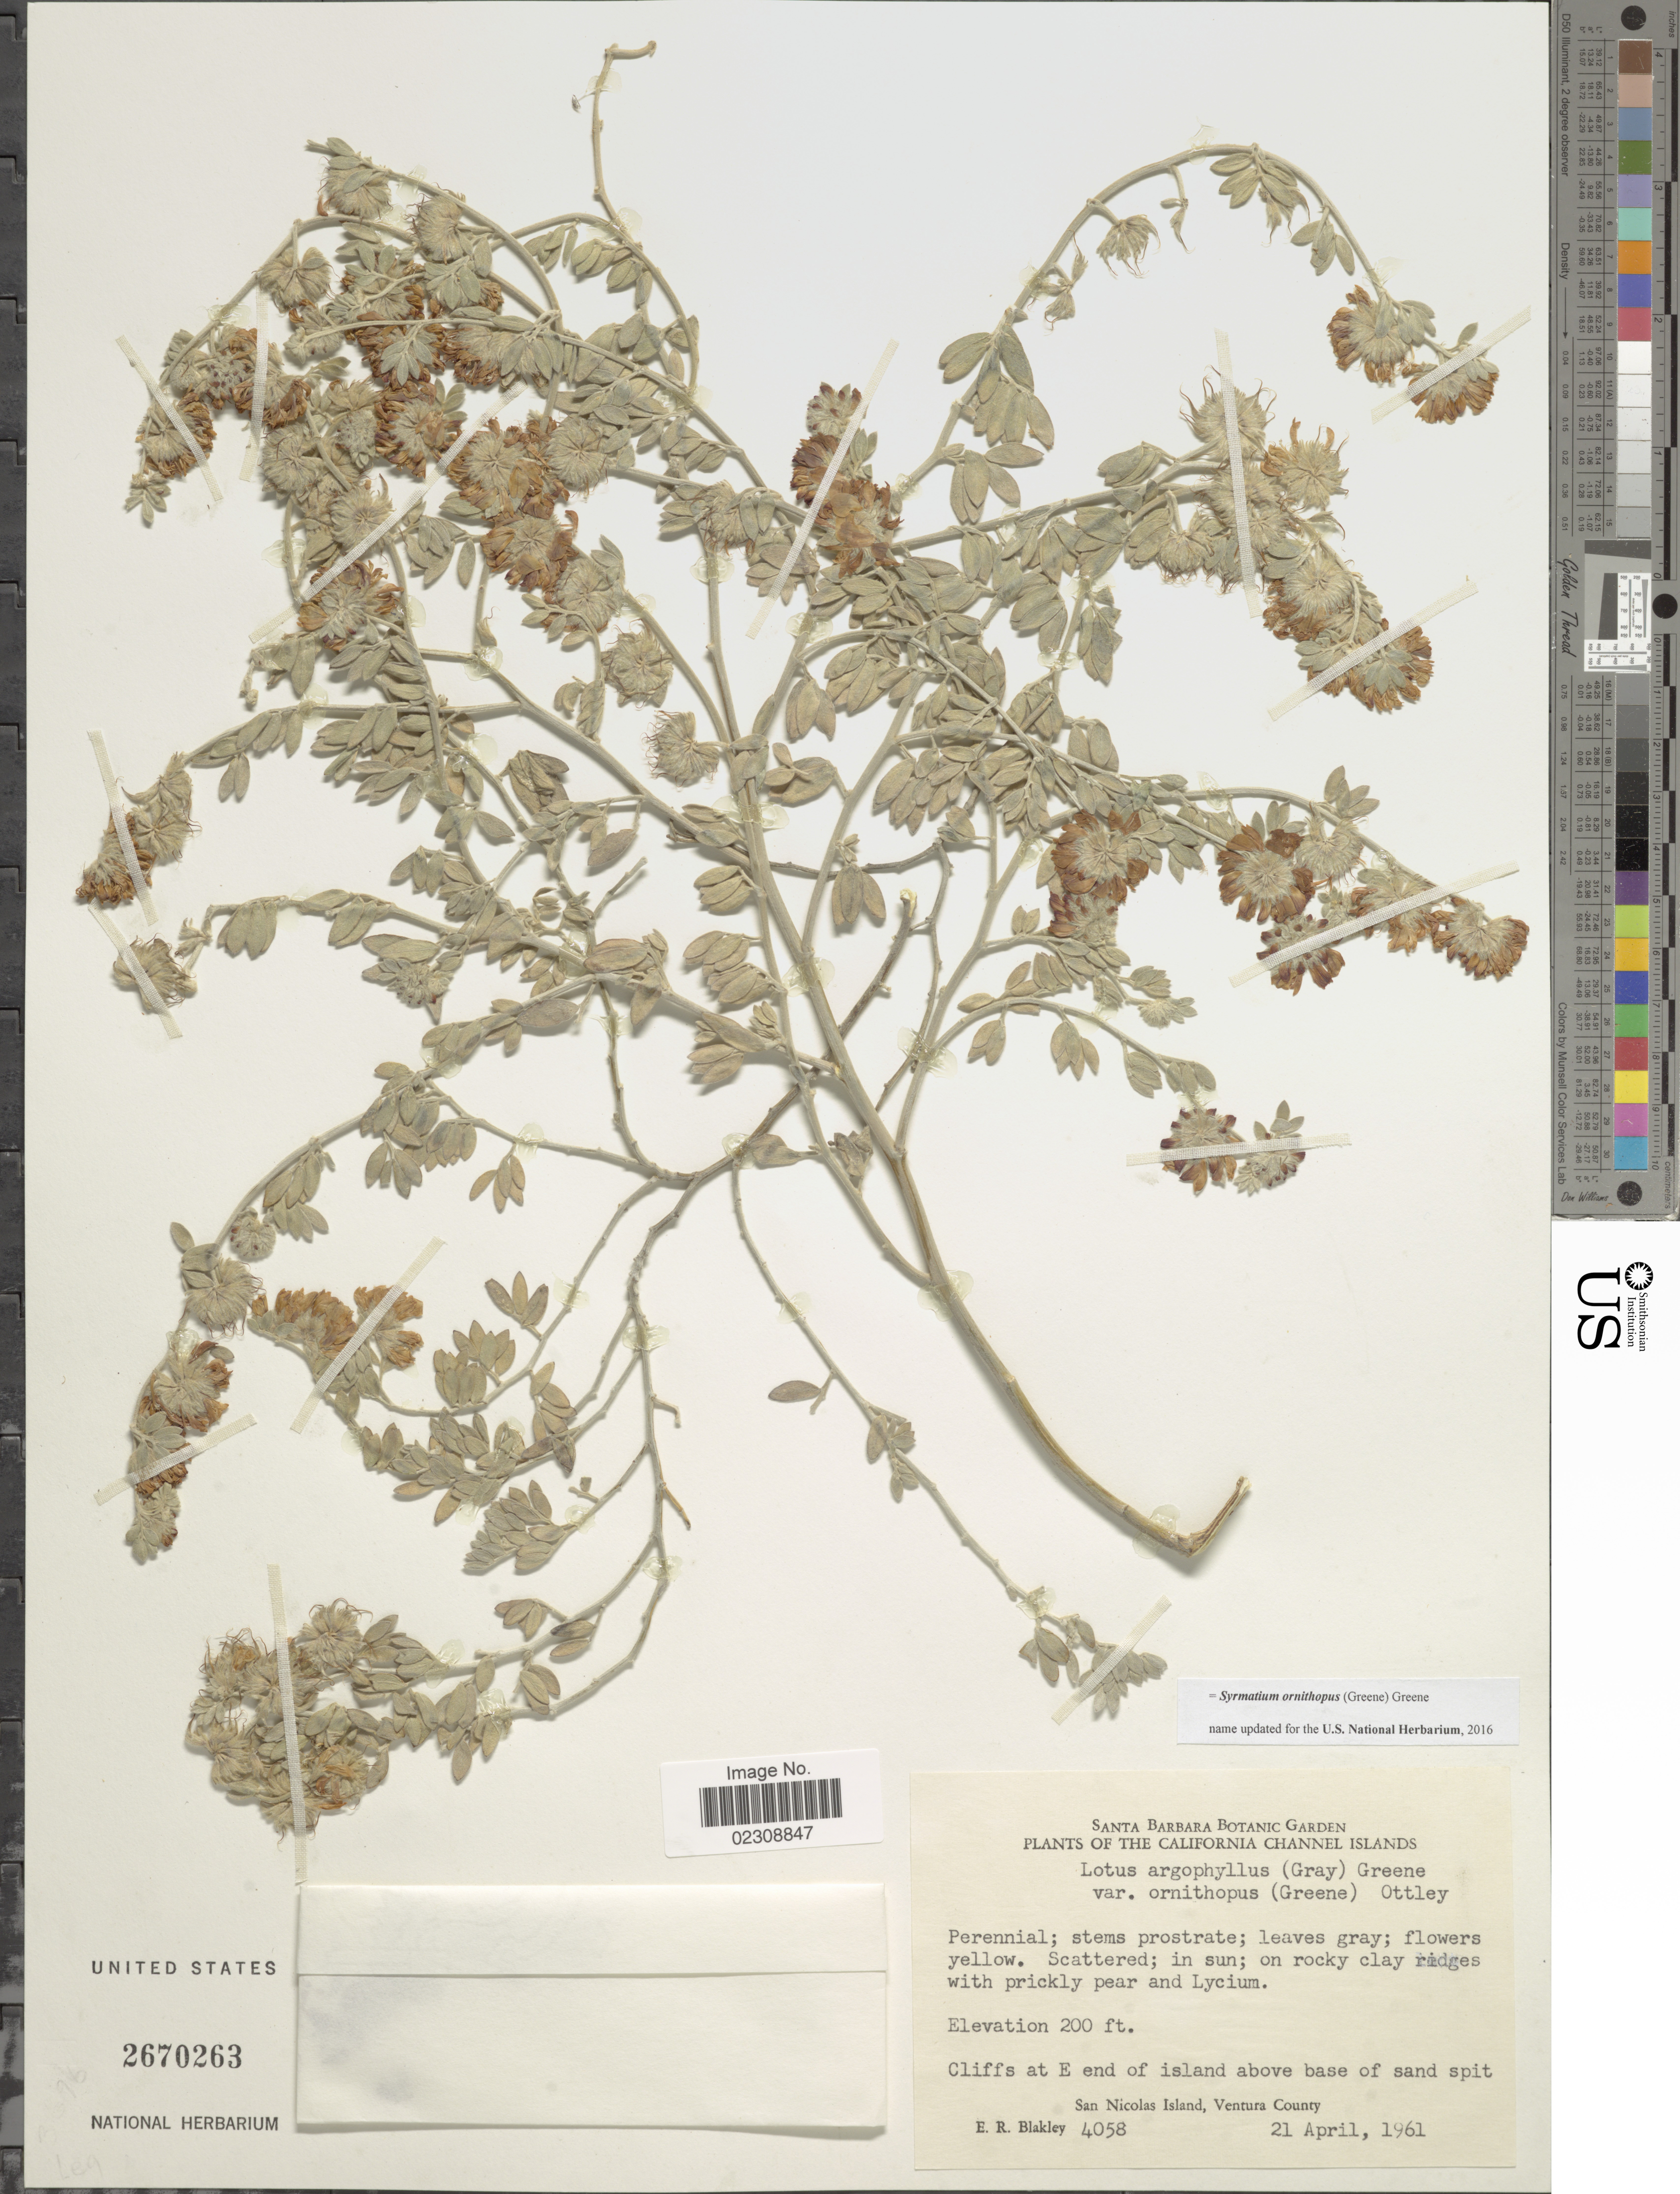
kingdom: Plantae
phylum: Tracheophyta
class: Magnoliopsida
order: Fabales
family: Fabaceae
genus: Syrmatium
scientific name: Syrmatium ornithopus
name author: (Greene) Greene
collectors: E. R. Blakley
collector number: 4058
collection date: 1961-04-21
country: United States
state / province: California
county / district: Ventura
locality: California Channel Islands. Cliffs at E end of island above base of sand spit. San Nicolas Island, Ventura County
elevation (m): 61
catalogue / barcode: US 2670263